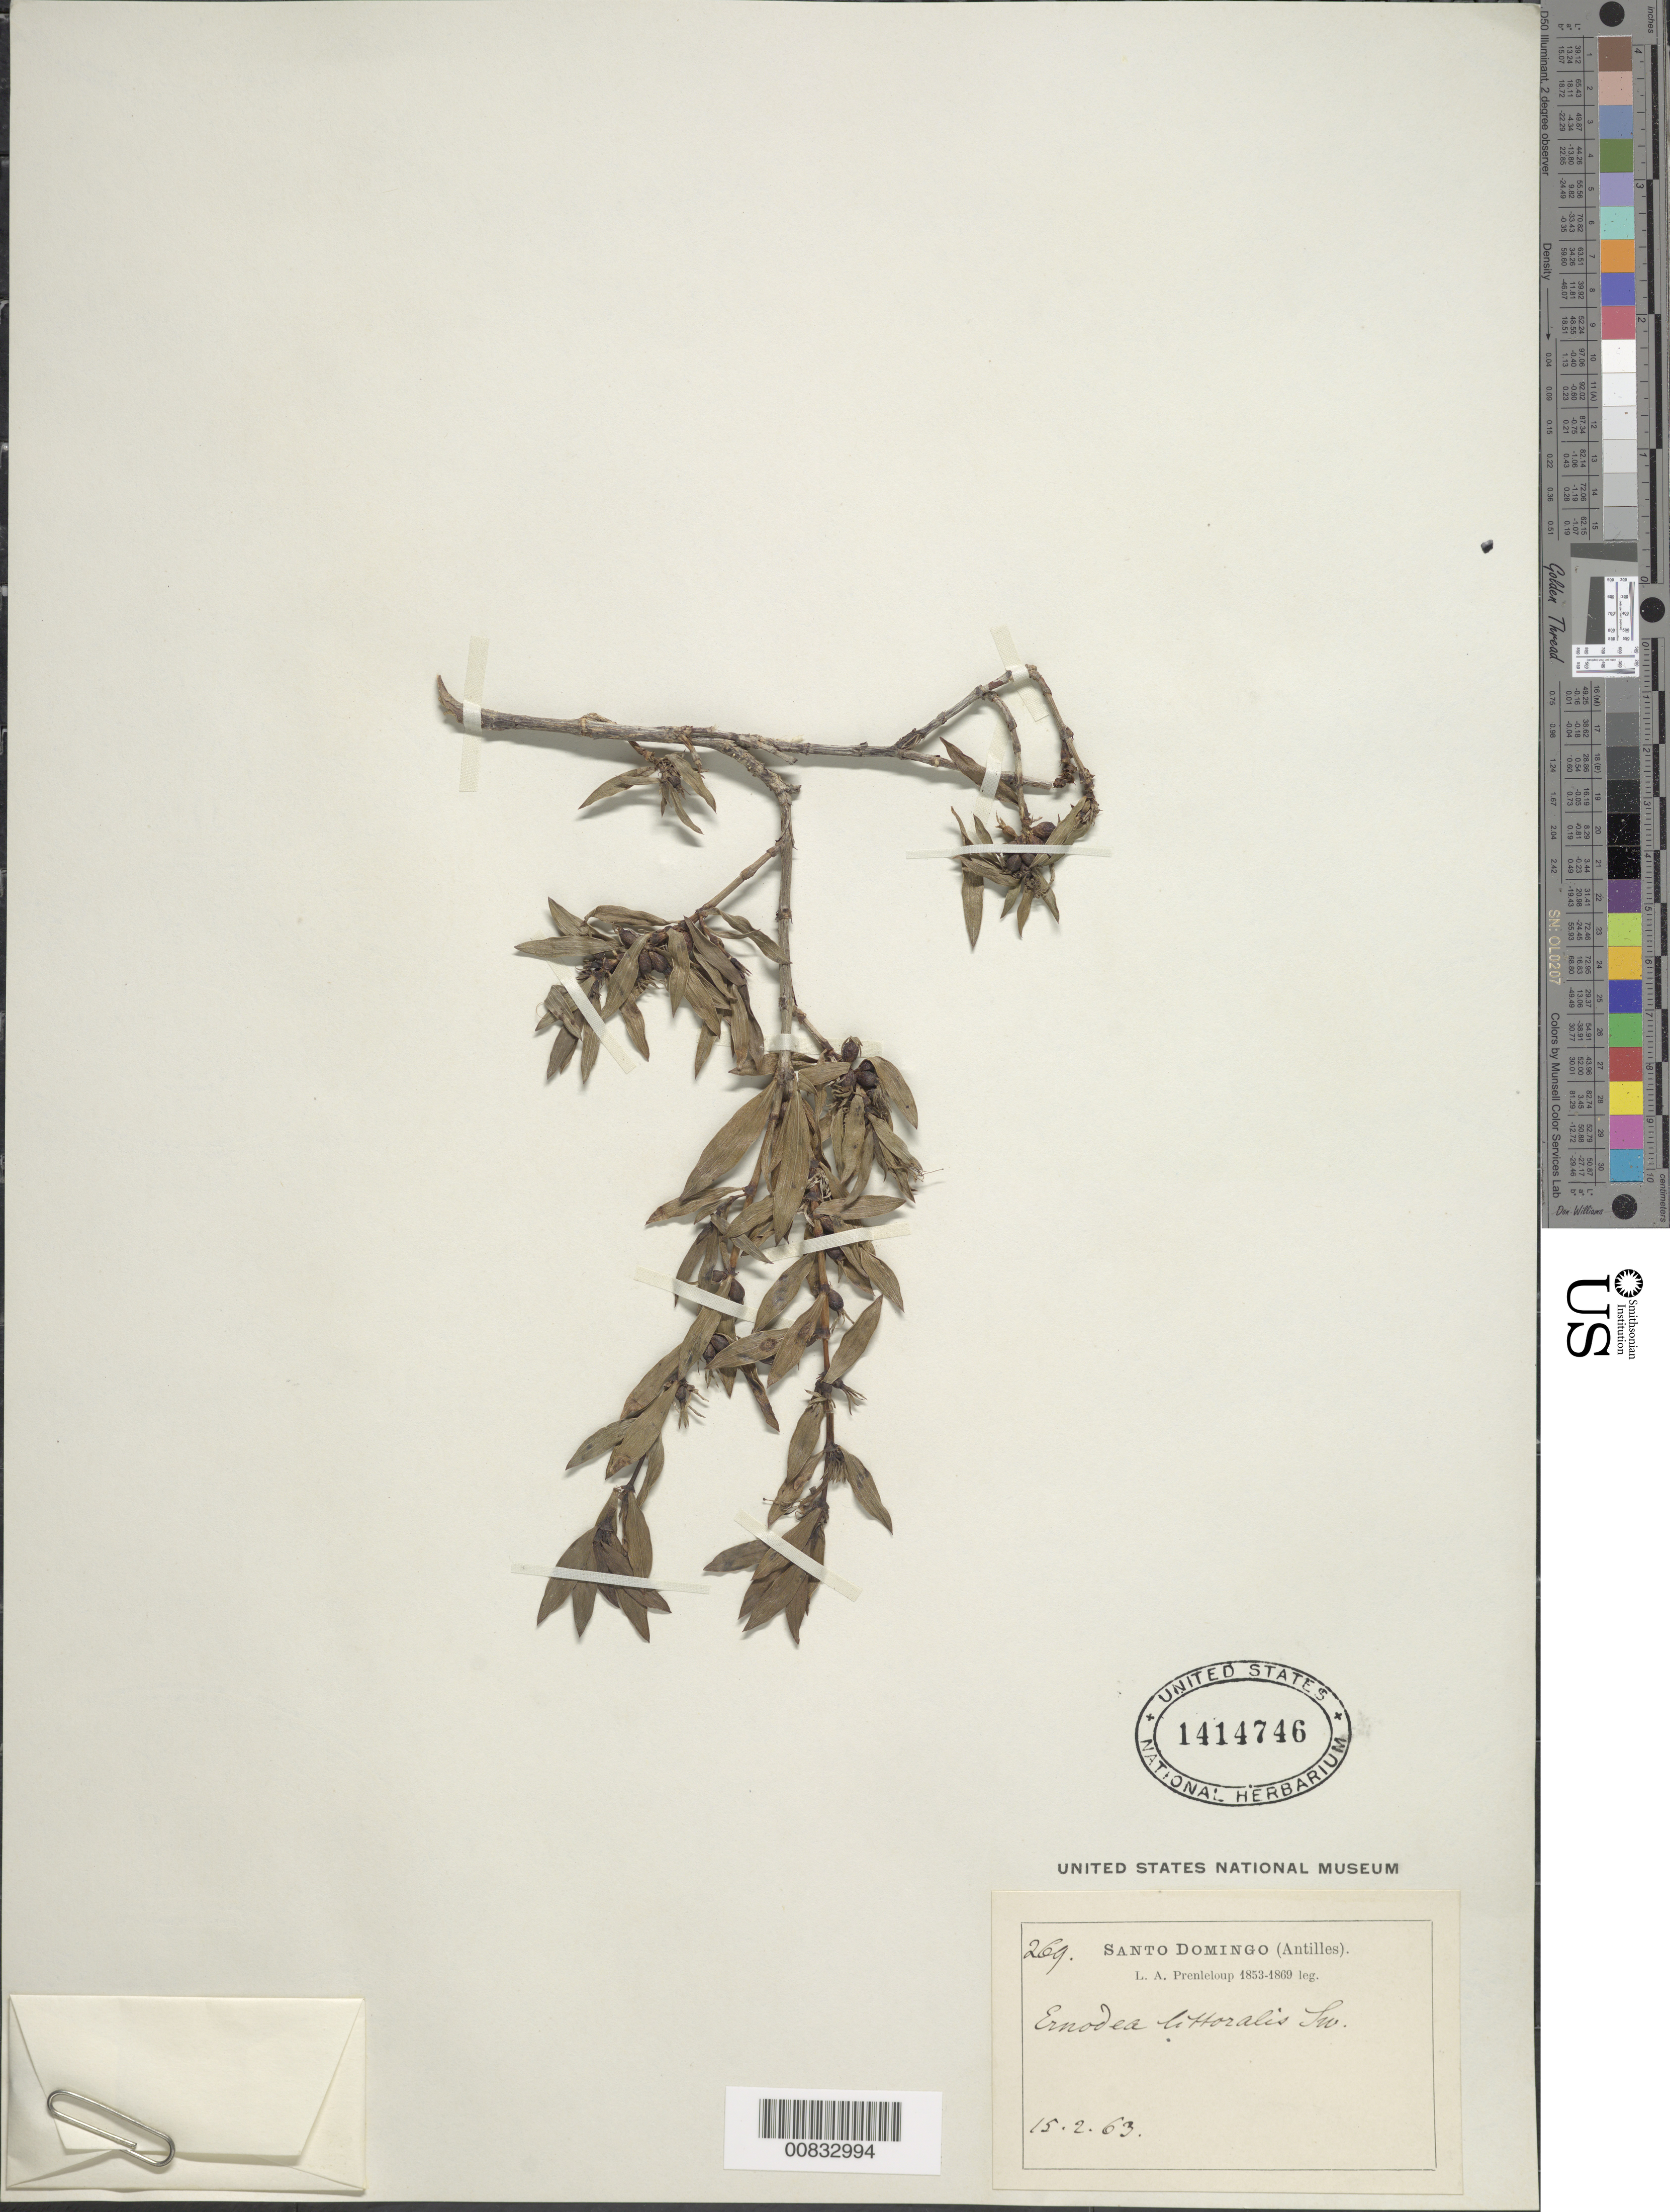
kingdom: Plantae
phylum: Tracheophyta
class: Magnoliopsida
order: Gentianales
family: Rubiaceae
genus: Ernodea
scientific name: Ernodea angusta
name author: Small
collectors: L. Preneloup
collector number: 269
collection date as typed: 15 Feb 1963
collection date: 1963-02-15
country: Dominican Republic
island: Hispaniola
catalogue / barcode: US 1414746